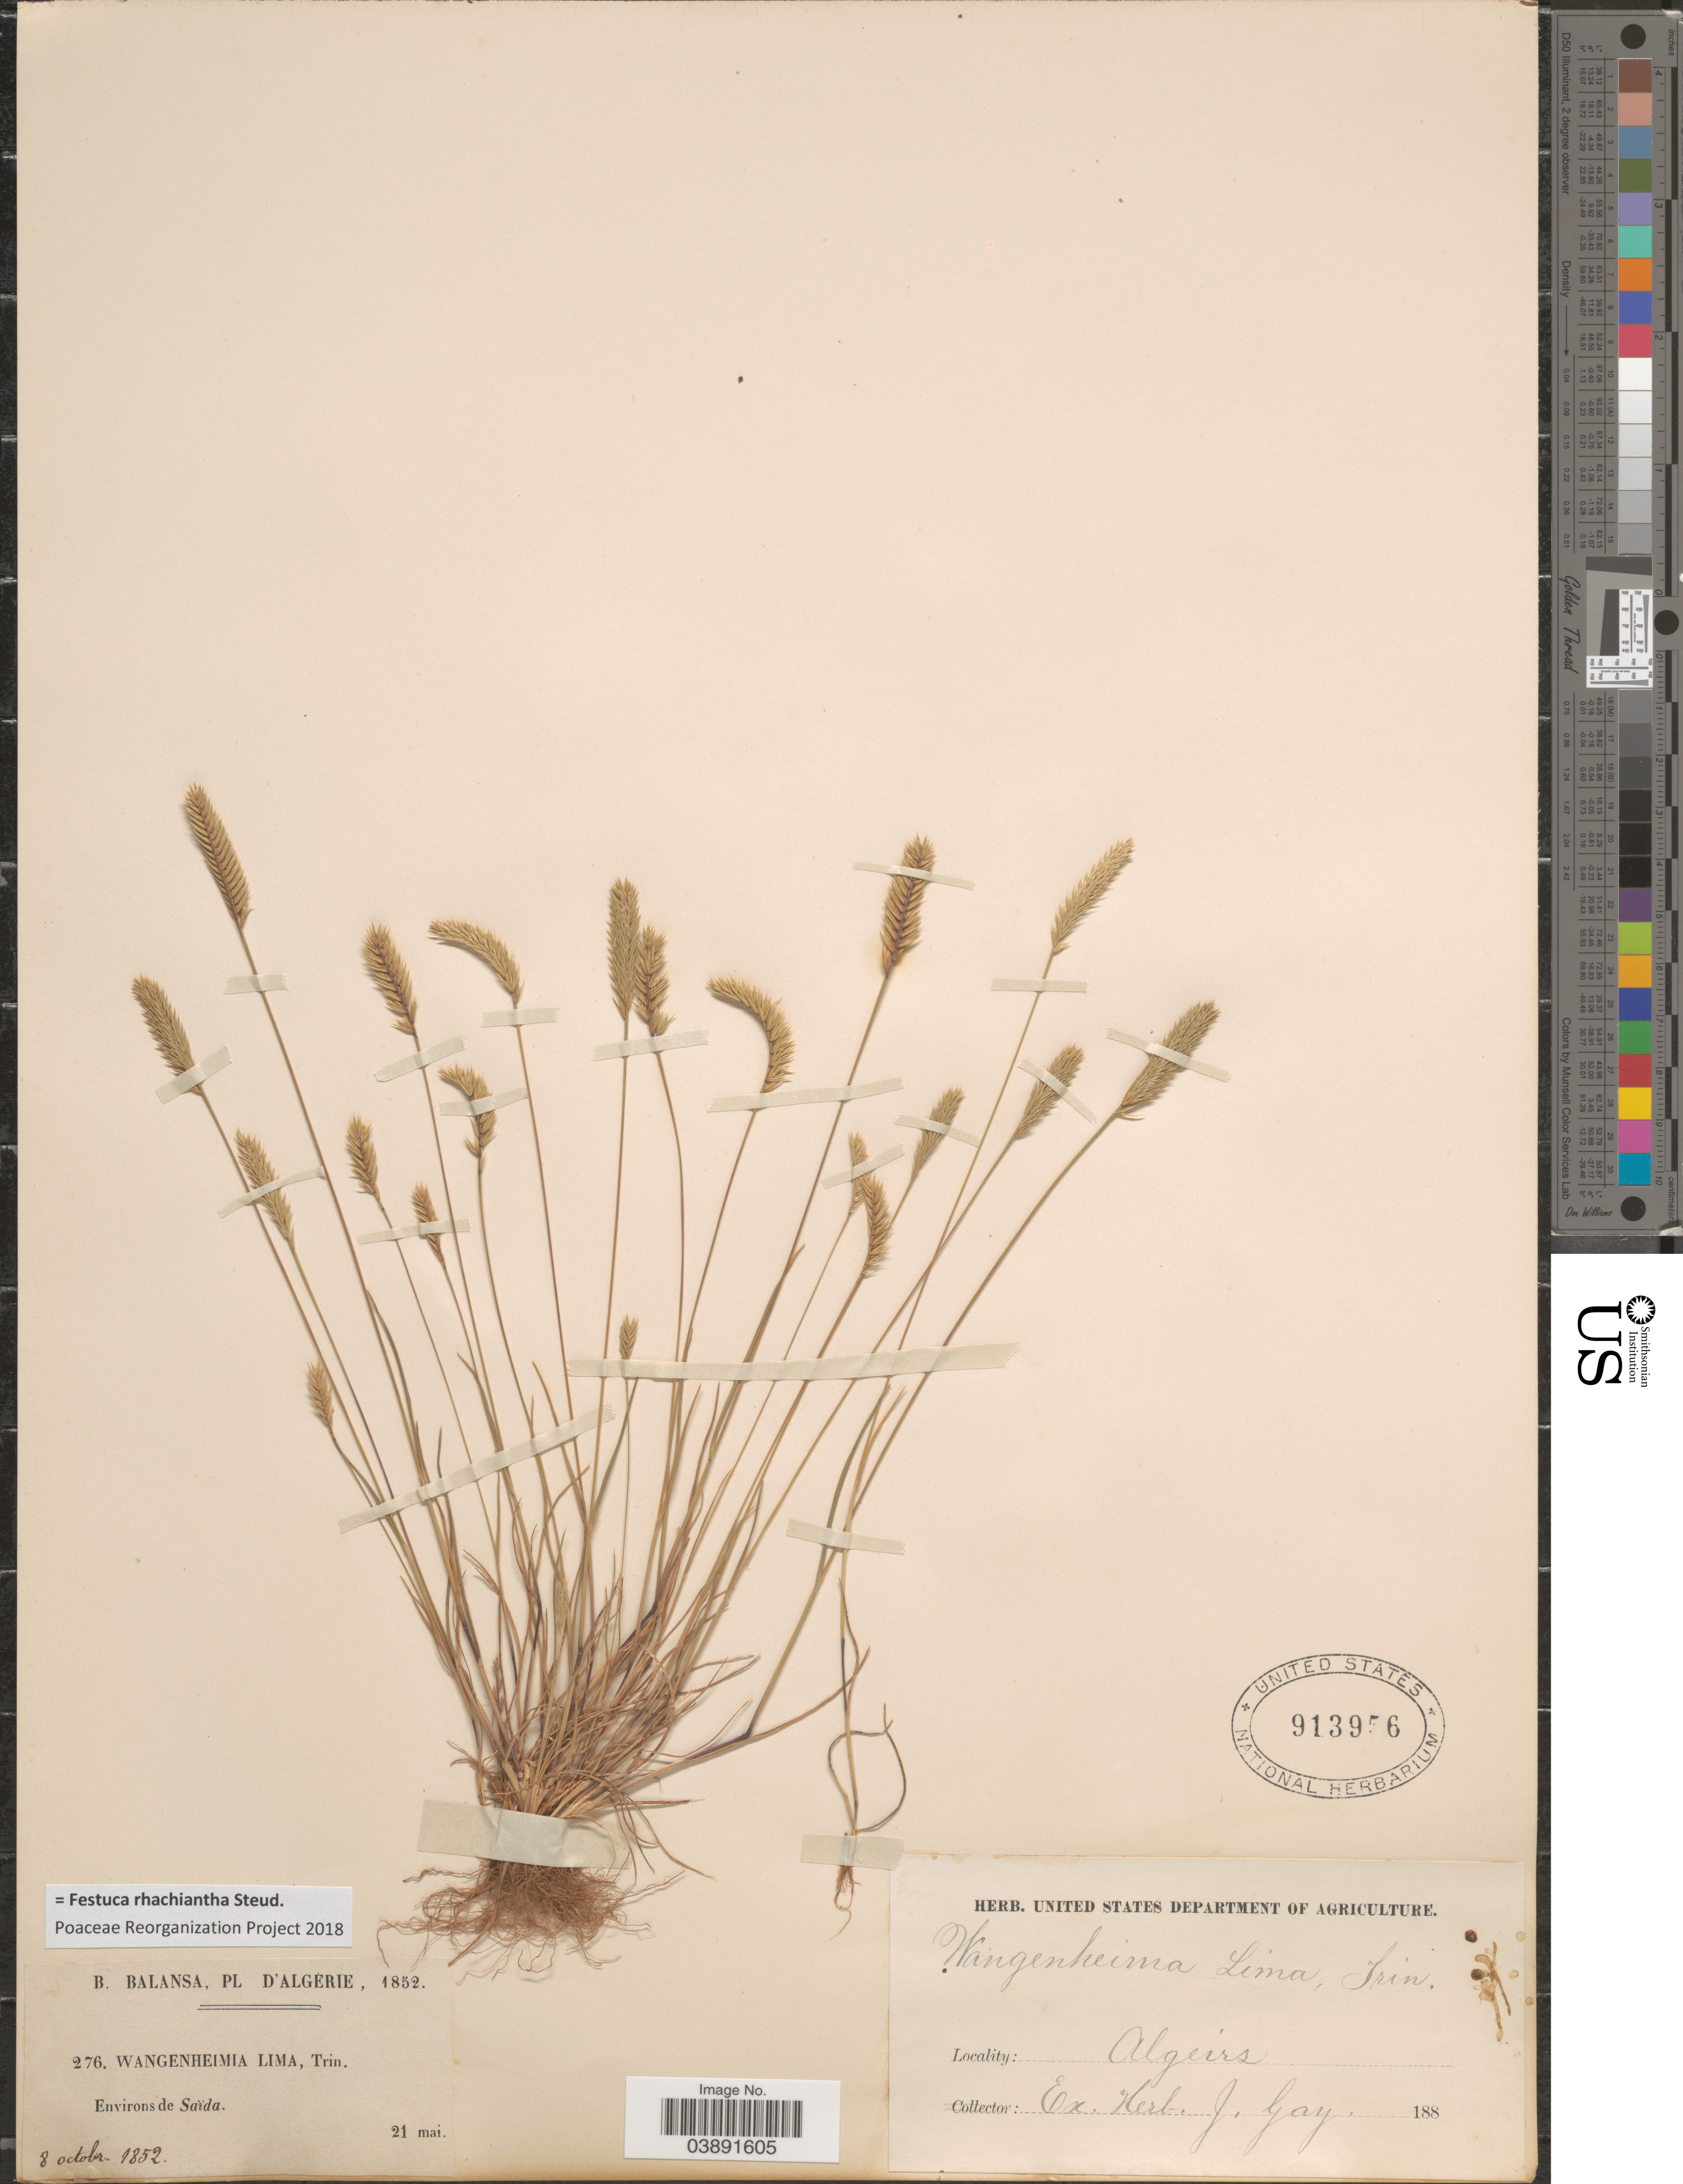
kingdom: Plantae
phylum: Tracheophyta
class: Liliopsida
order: Poales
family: Poaceae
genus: Festuca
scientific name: Festuca rhachiantha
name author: Steud.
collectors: B. Balansa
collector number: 276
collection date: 1852-10-08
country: Algeria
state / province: Saïda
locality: Environs de Saïda.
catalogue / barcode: US 913956